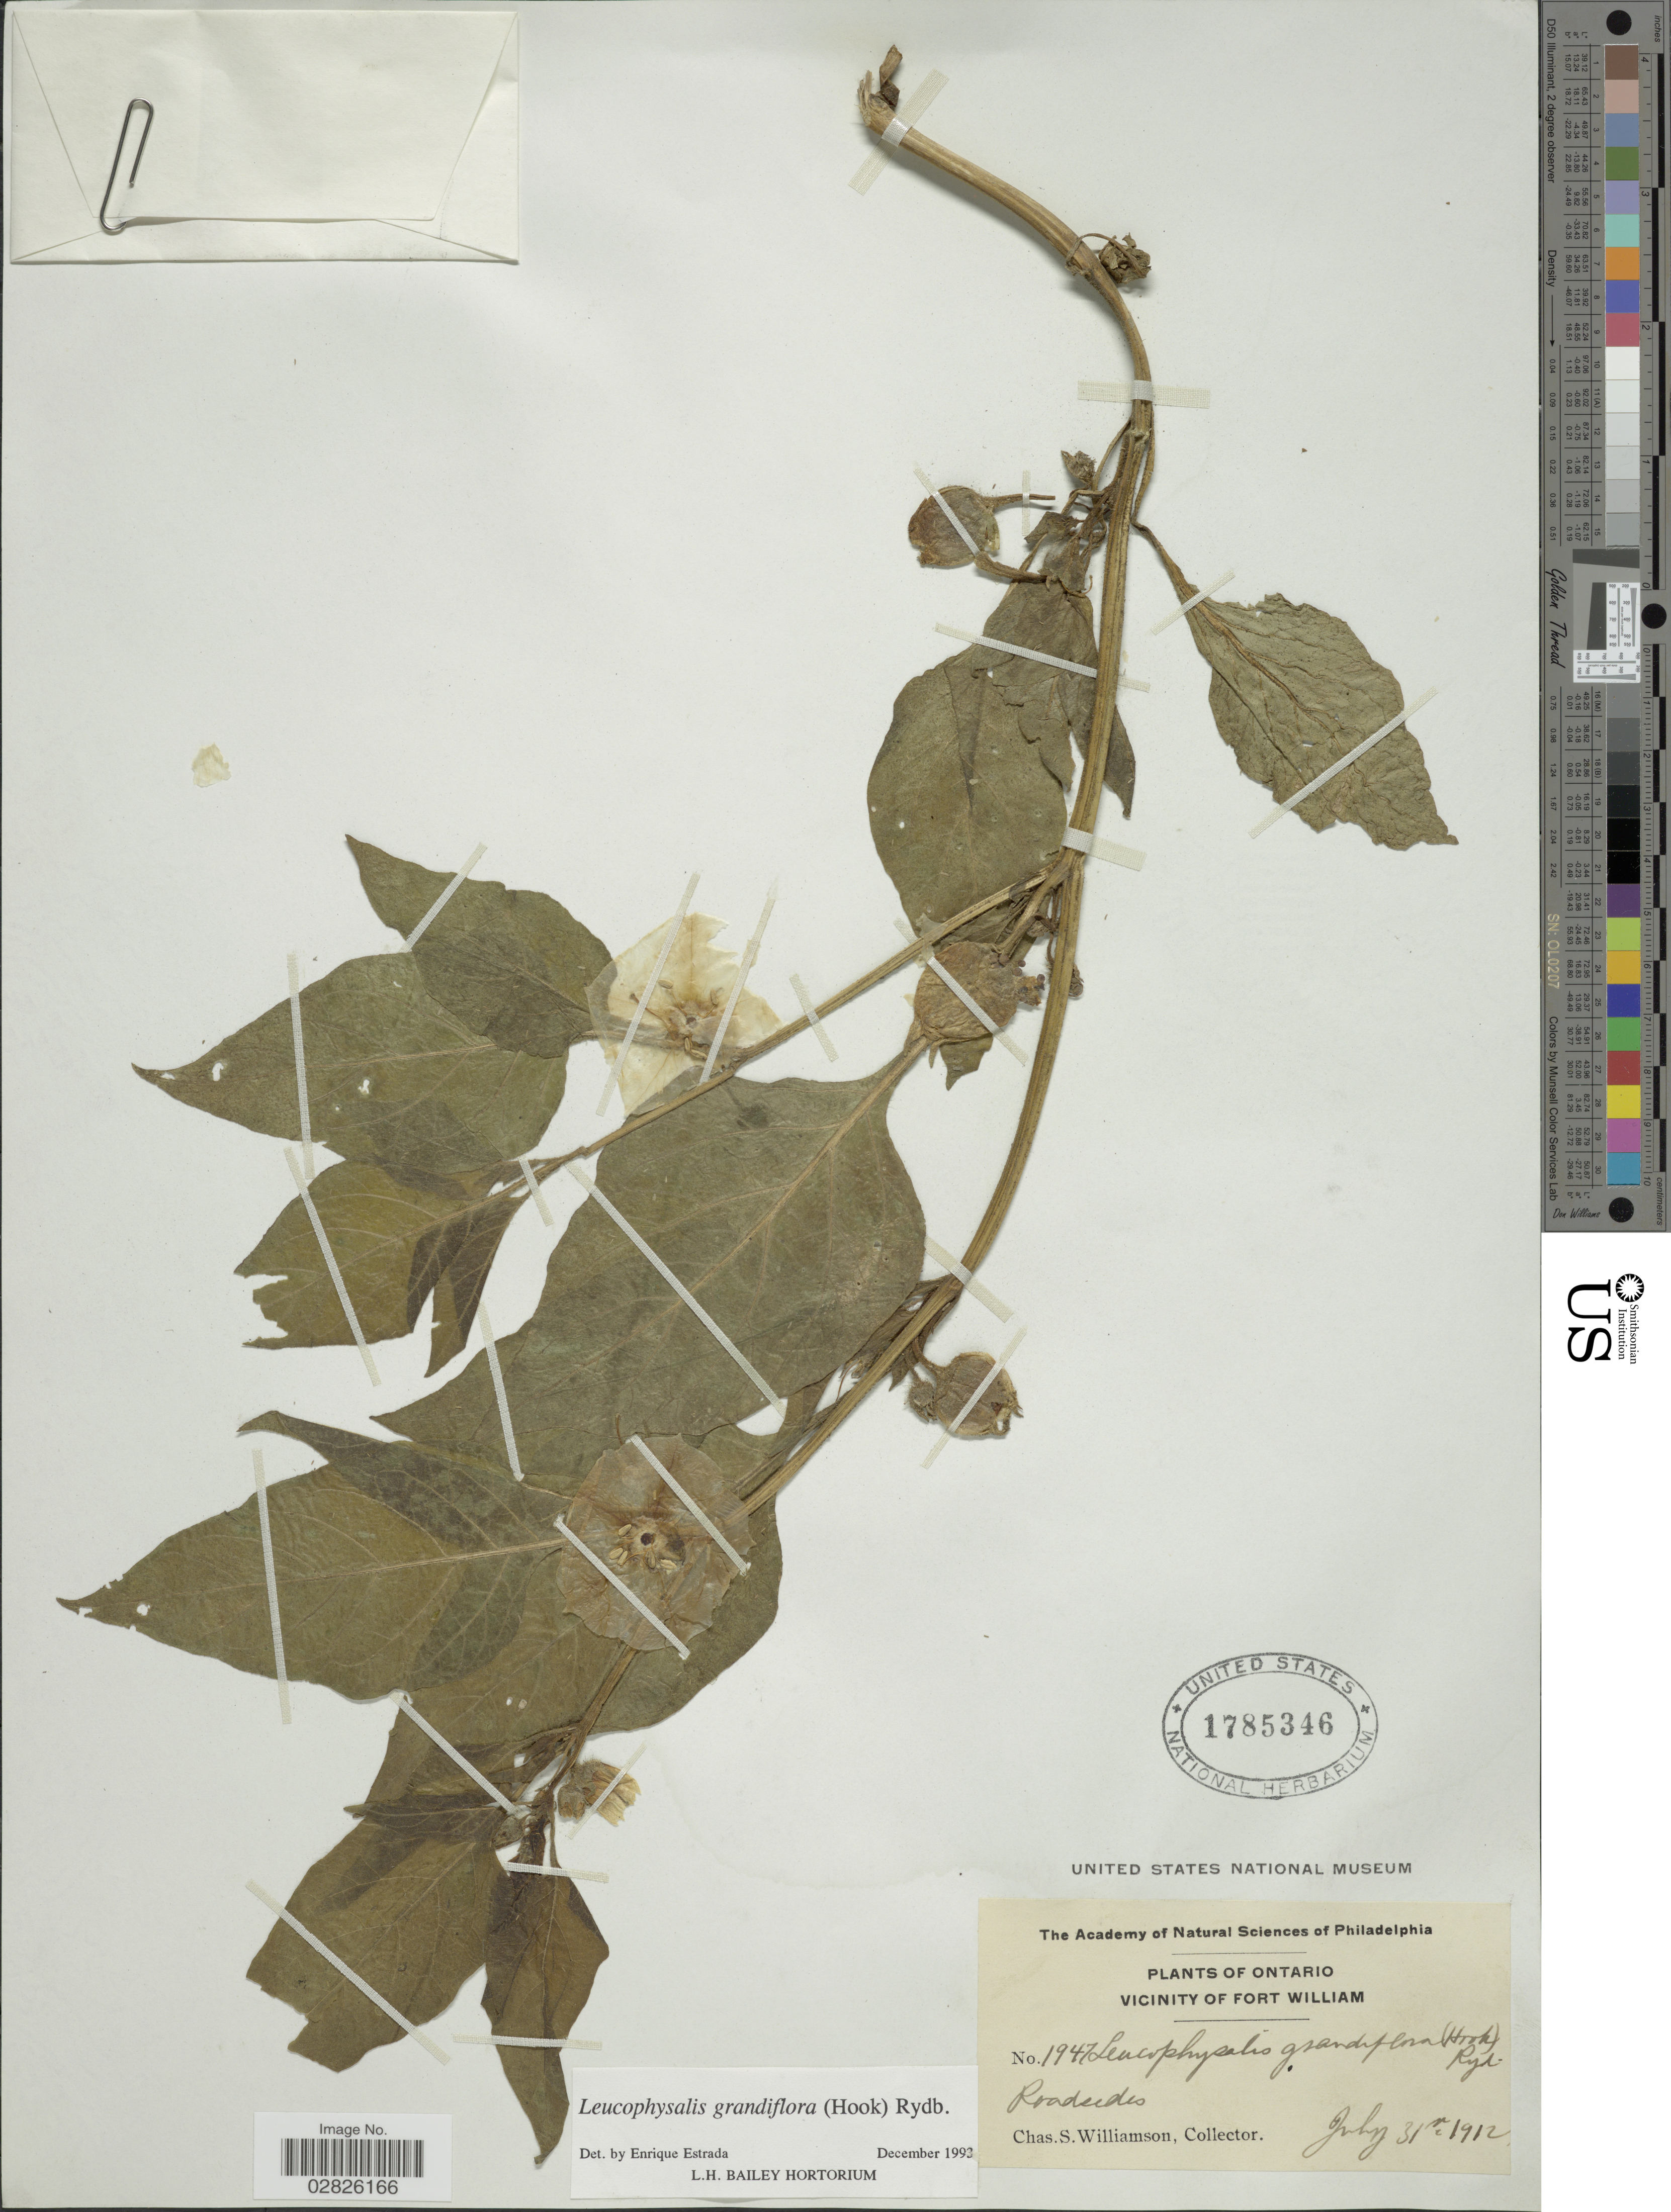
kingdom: Plantae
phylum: Tracheophyta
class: Magnoliopsida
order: Solanales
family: Solanaceae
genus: Leucophysalis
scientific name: Leucophysalis grandiflora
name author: (Hook.) Rydb.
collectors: C. Williamson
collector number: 1947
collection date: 1912-07-31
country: Canada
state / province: Ontario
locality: Vicinity of Fort William.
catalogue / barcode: US 1785346